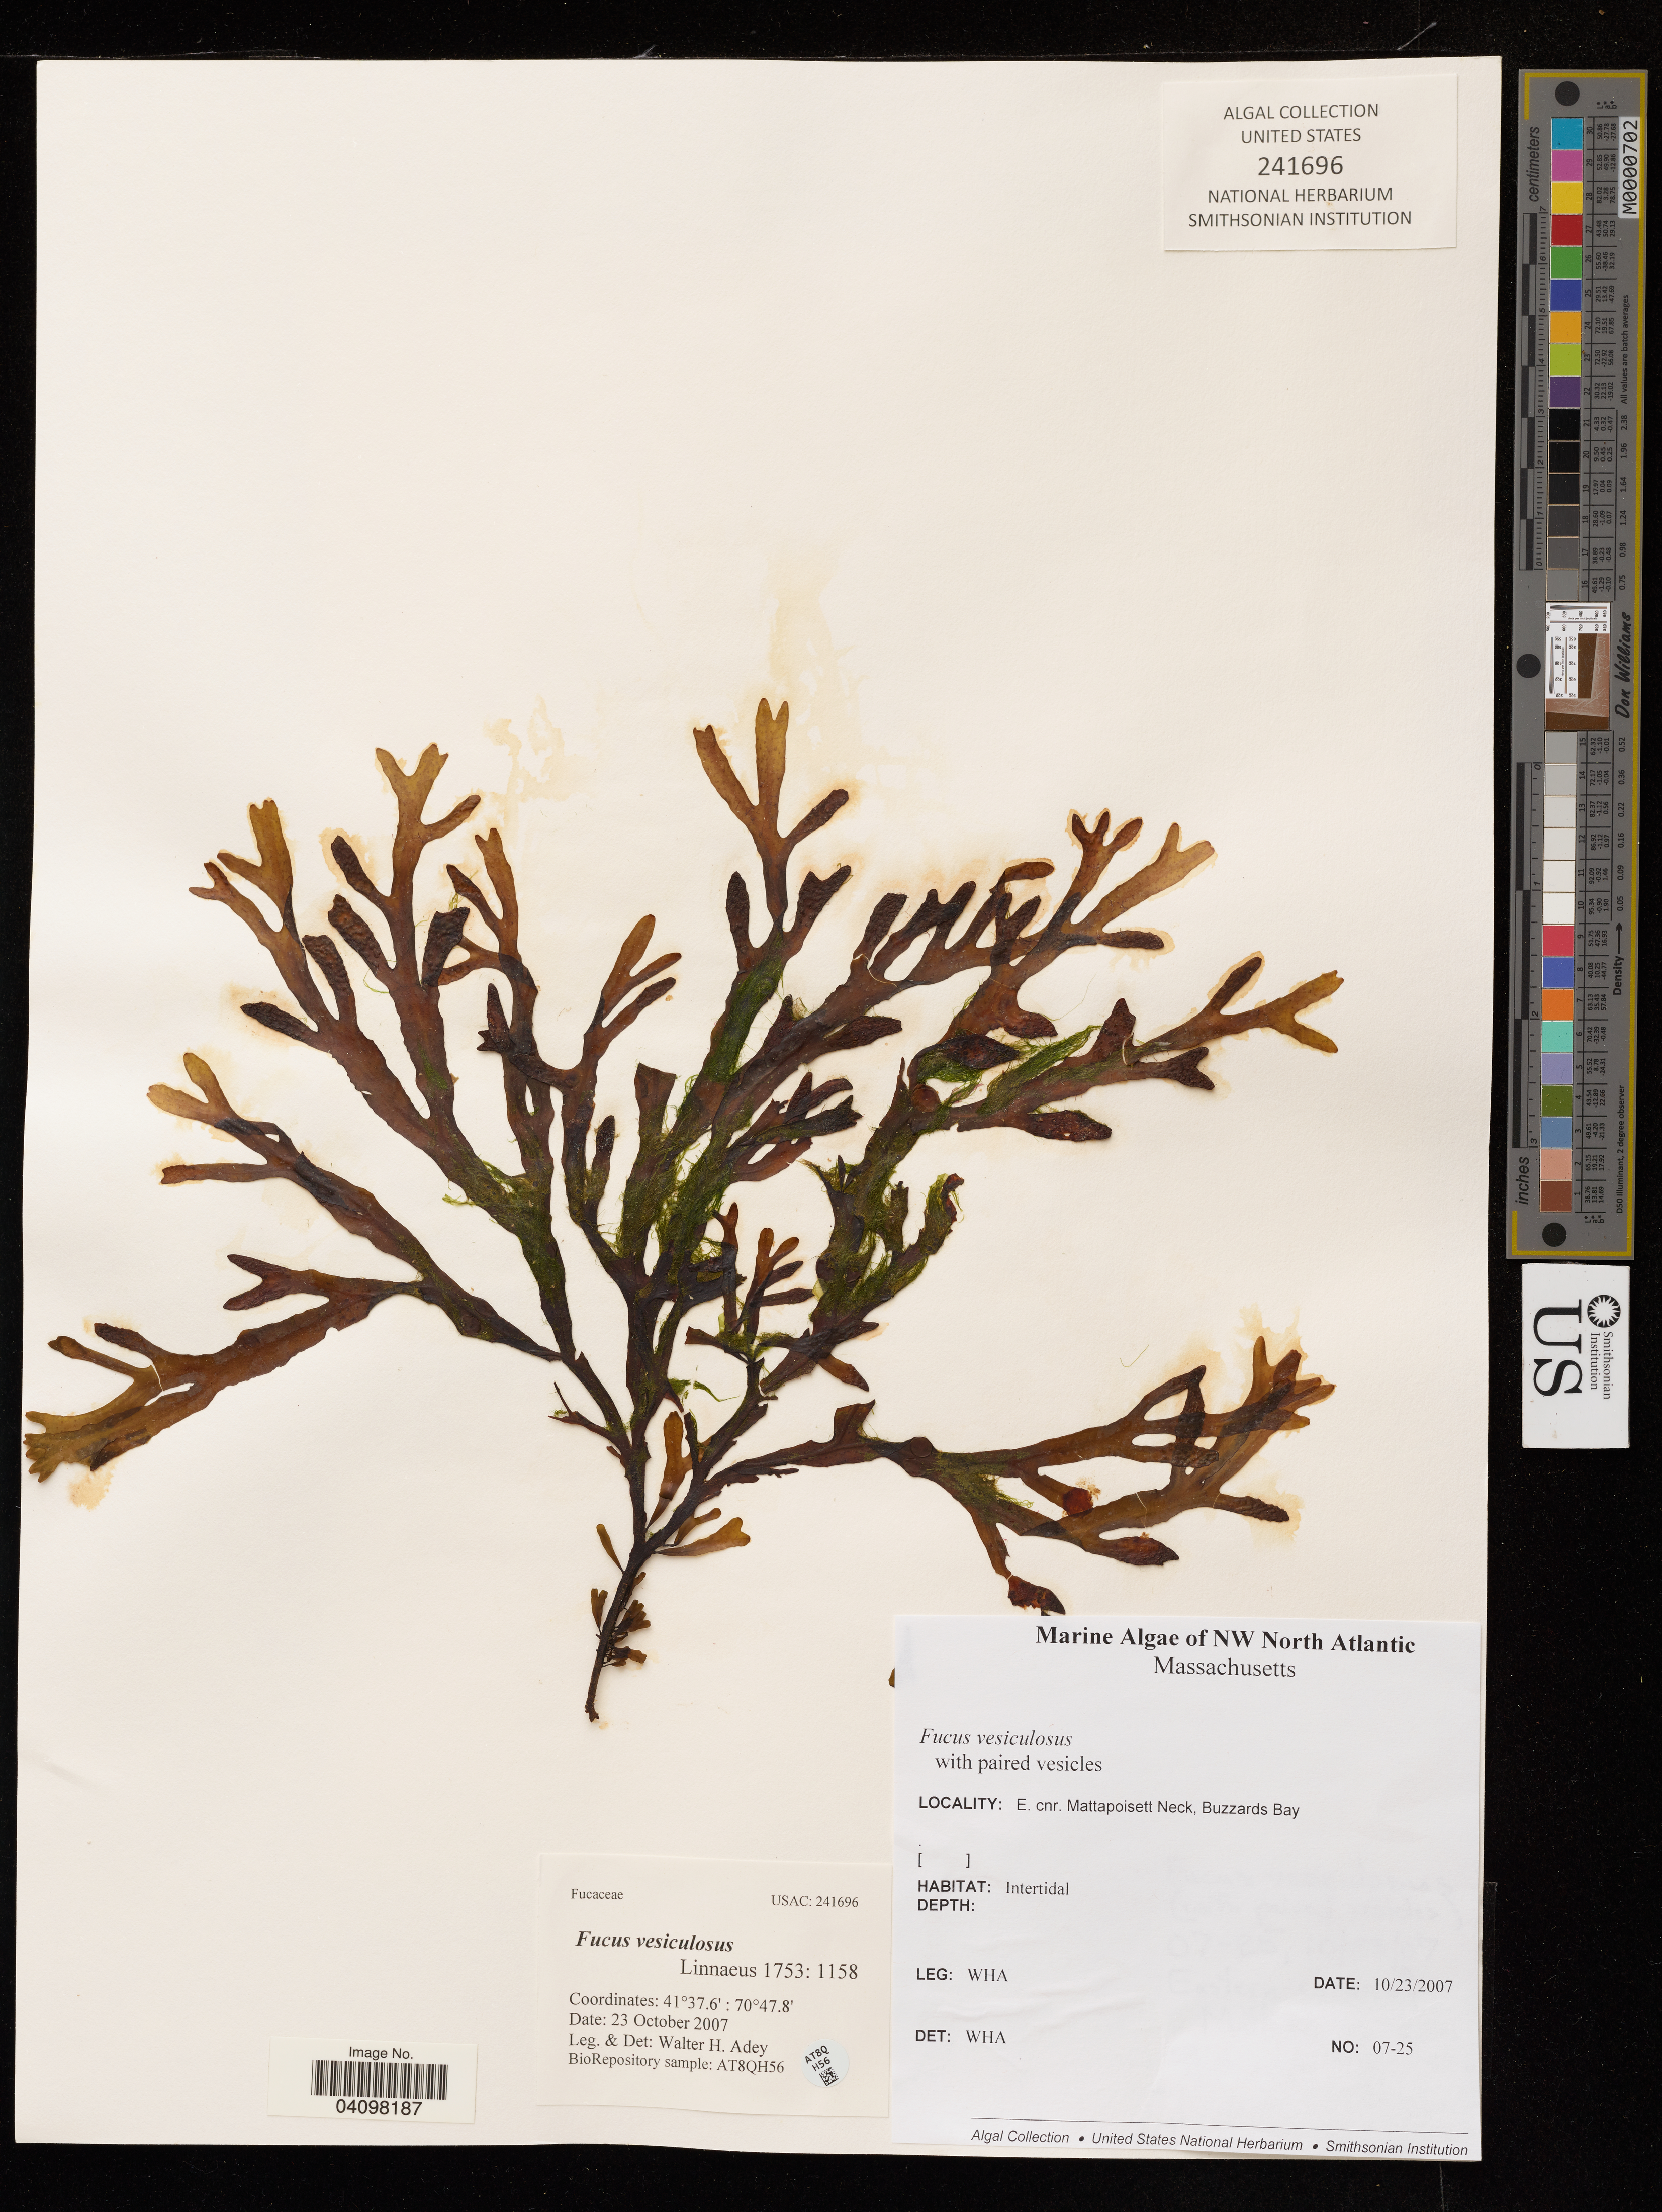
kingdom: Chromista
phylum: Ochrophyta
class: Phaeophyceae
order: Fucales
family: Fucaceae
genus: Fucus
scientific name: Fucus vesiculosus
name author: L.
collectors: W. H. Adey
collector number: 07-25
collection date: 2007-10-23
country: United States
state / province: Massachusetts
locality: NW North Atlantic. E. cnr. Mattapoisett Neck, Buzzards Bay.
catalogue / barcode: US 241696